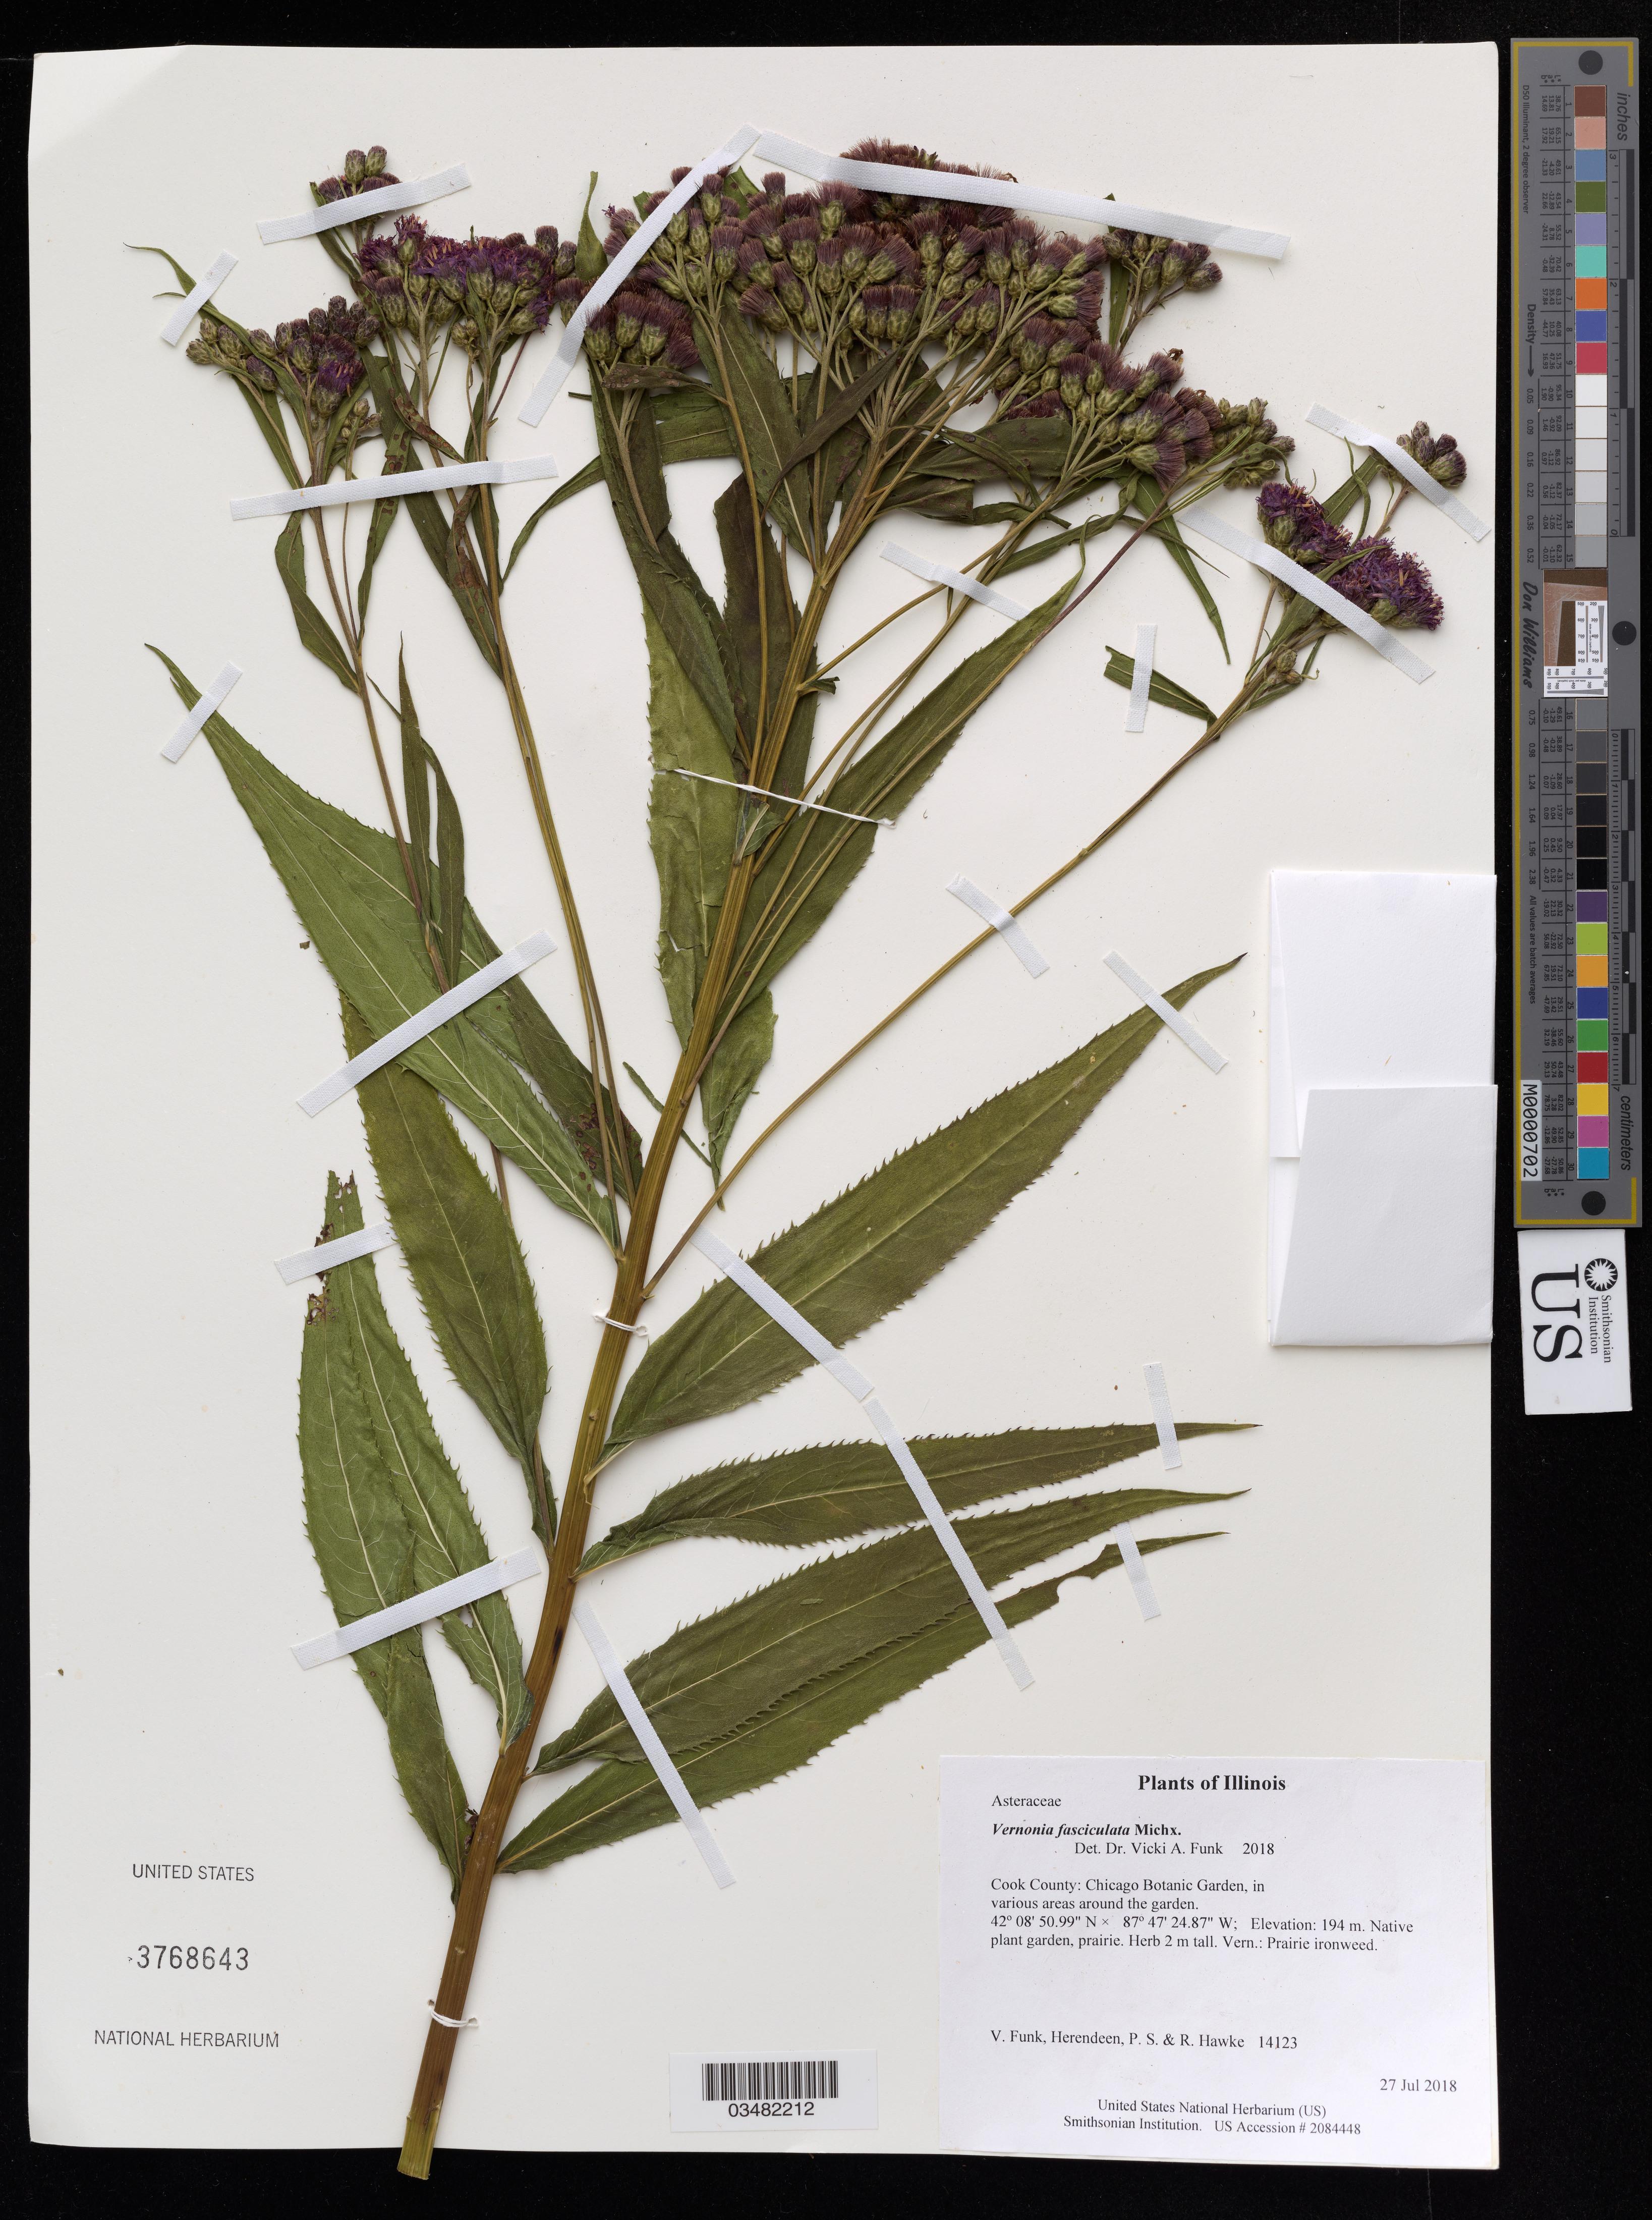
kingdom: Plantae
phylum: Tracheophyta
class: Magnoliopsida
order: Asterales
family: Asteraceae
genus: Vernonia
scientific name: Vernonia fasciculata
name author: Michx.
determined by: Funk, Vicki A., (BOT), Smithsonian Institution - National Museum of Natural History (UNITED STATES)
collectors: Herendeen, P. S. & R. Hawke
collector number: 14123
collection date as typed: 27 Jul 2018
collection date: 2018-07-27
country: United States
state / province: Illinois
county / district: Cook County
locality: Chicago Botanic Garden, in various areas around the garden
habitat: Native plant garden, prairie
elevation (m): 194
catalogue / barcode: US 3768643